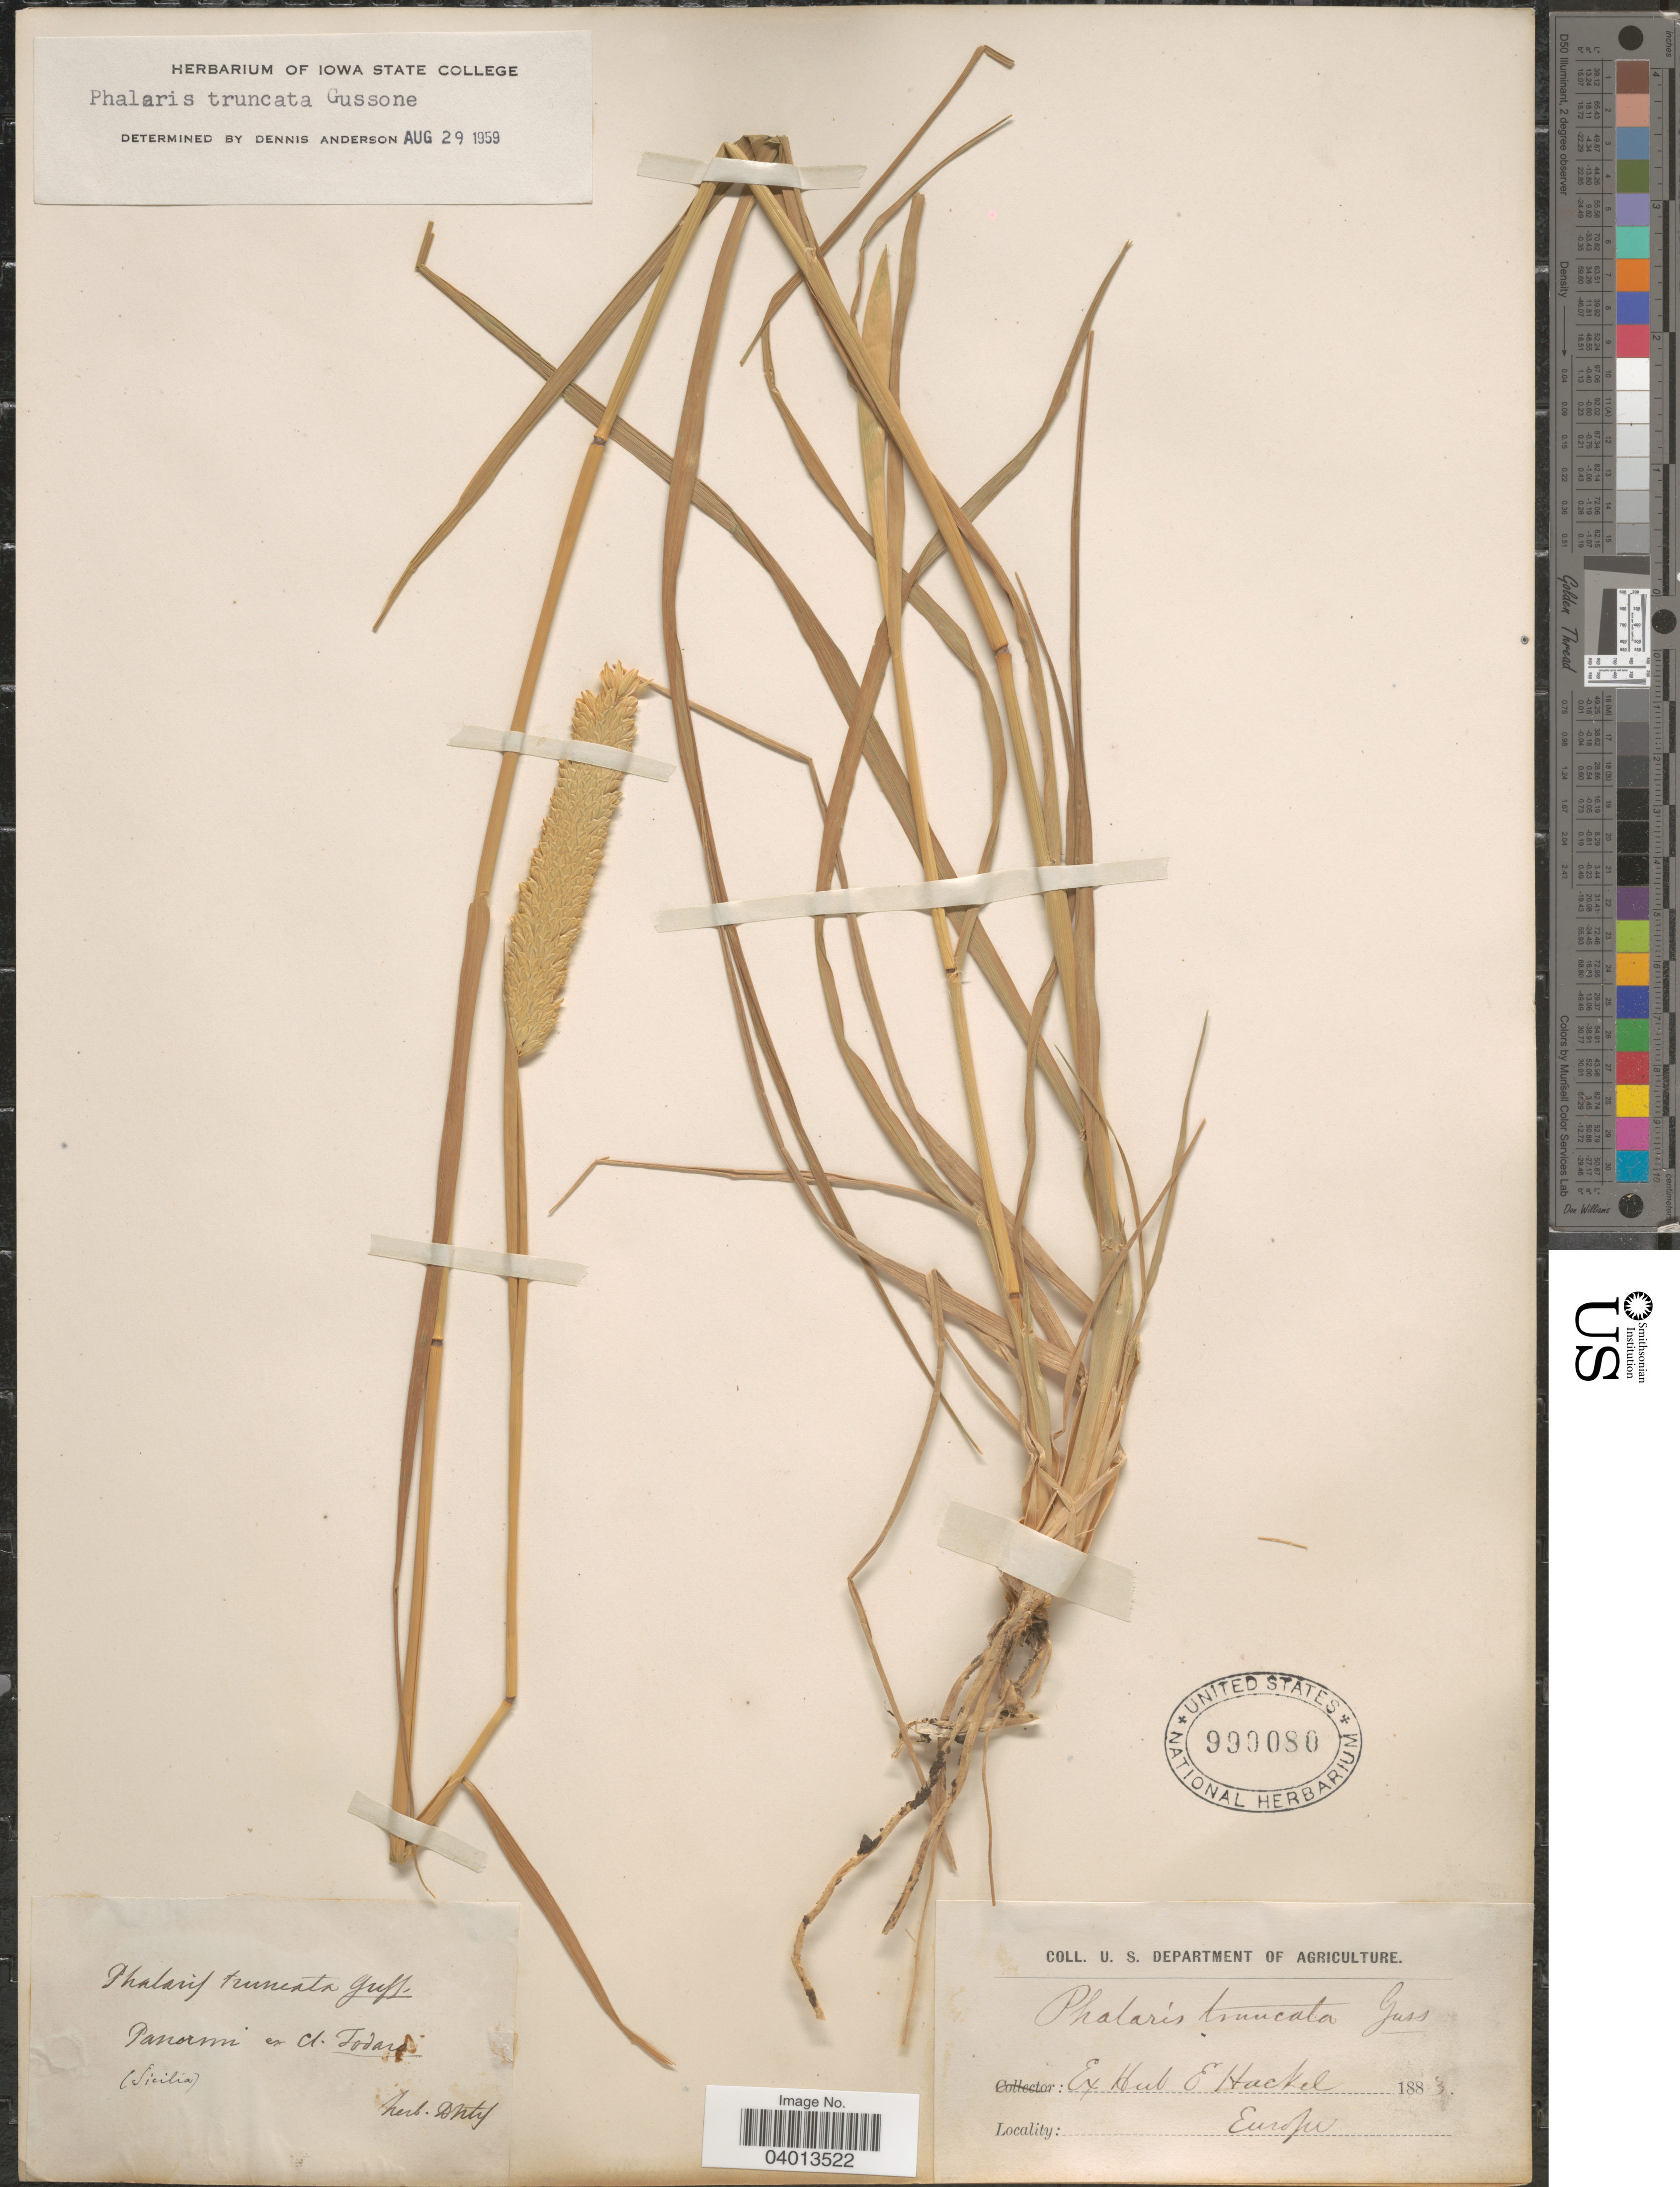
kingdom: Plantae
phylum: Tracheophyta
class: Liliopsida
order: Poales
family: Poaceae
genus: Phalaris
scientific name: Phalaris truncata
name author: Gussone ex Bertol.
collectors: Ex herb. Dentry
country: Italy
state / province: Siciliana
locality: (Sicilia).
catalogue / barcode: US 990080